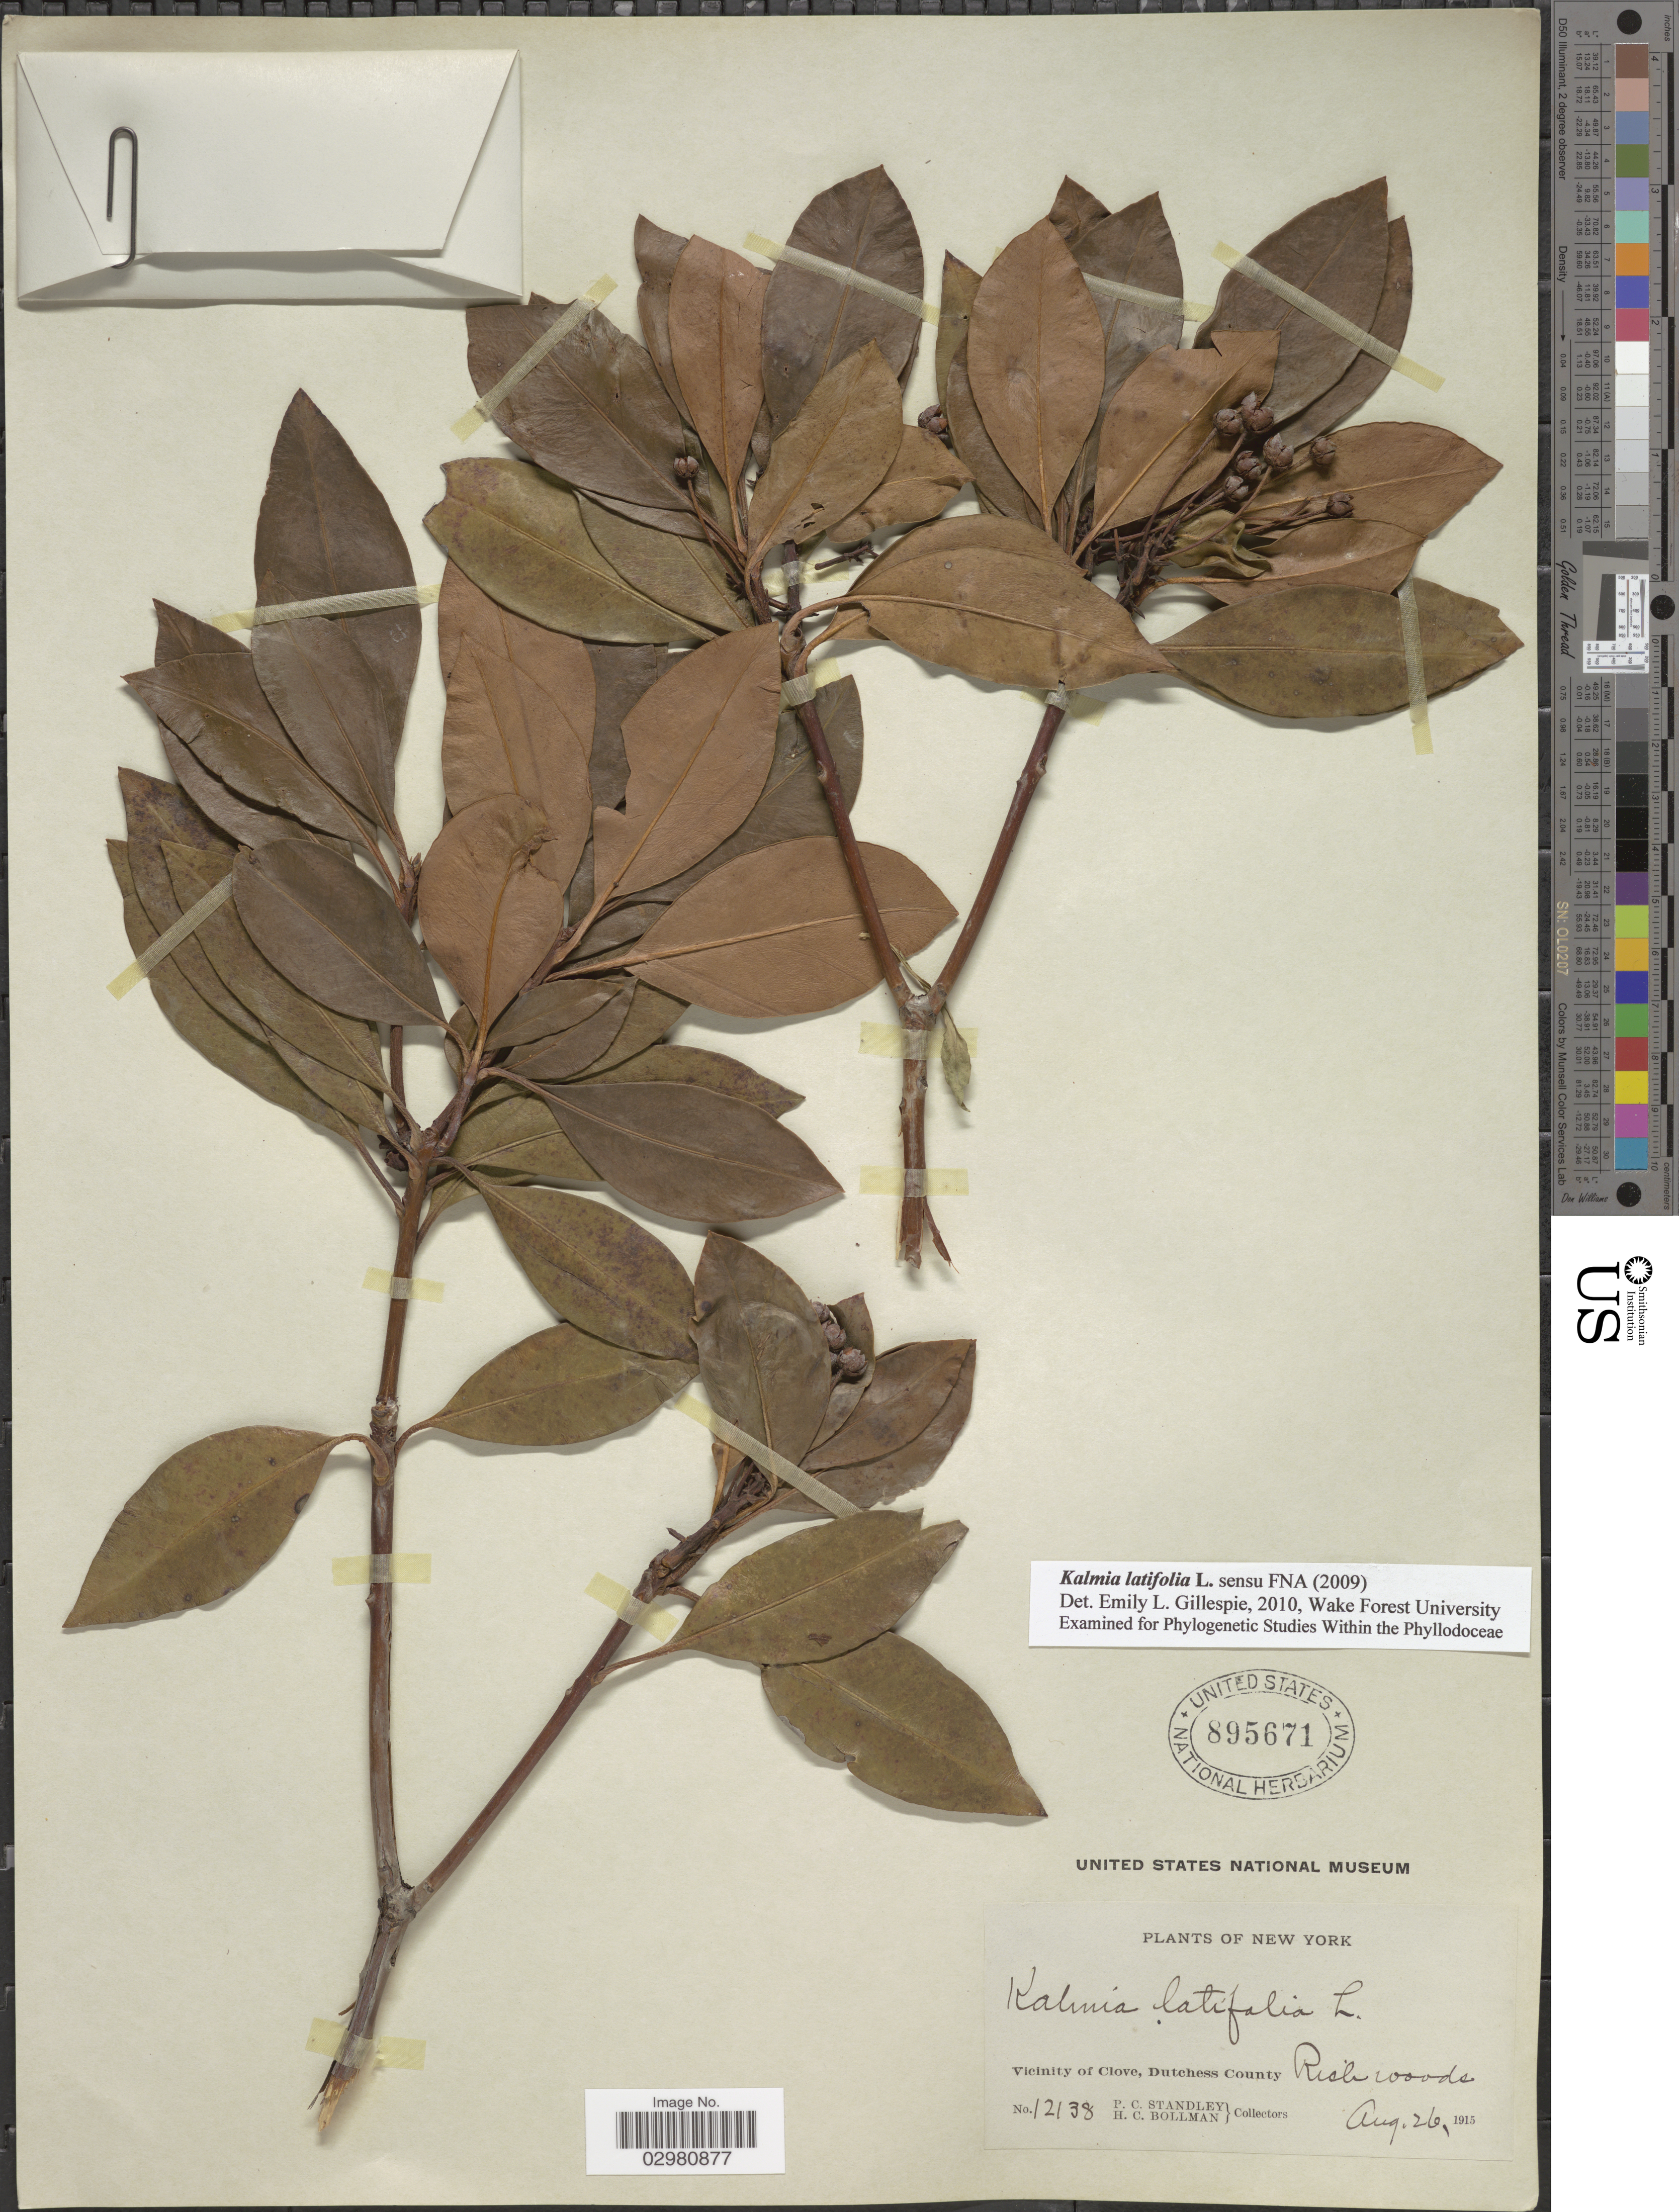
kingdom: Plantae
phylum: Tracheophyta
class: Magnoliopsida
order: Ericales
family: Ericaceae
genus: Kalmia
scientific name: Kalmia latifolia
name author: L.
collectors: P. C. Standley & H. C. Bollman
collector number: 12138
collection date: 1915-08-26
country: United States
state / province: New York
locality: Vicinity of Clove, Dutchess County.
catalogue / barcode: US 895671